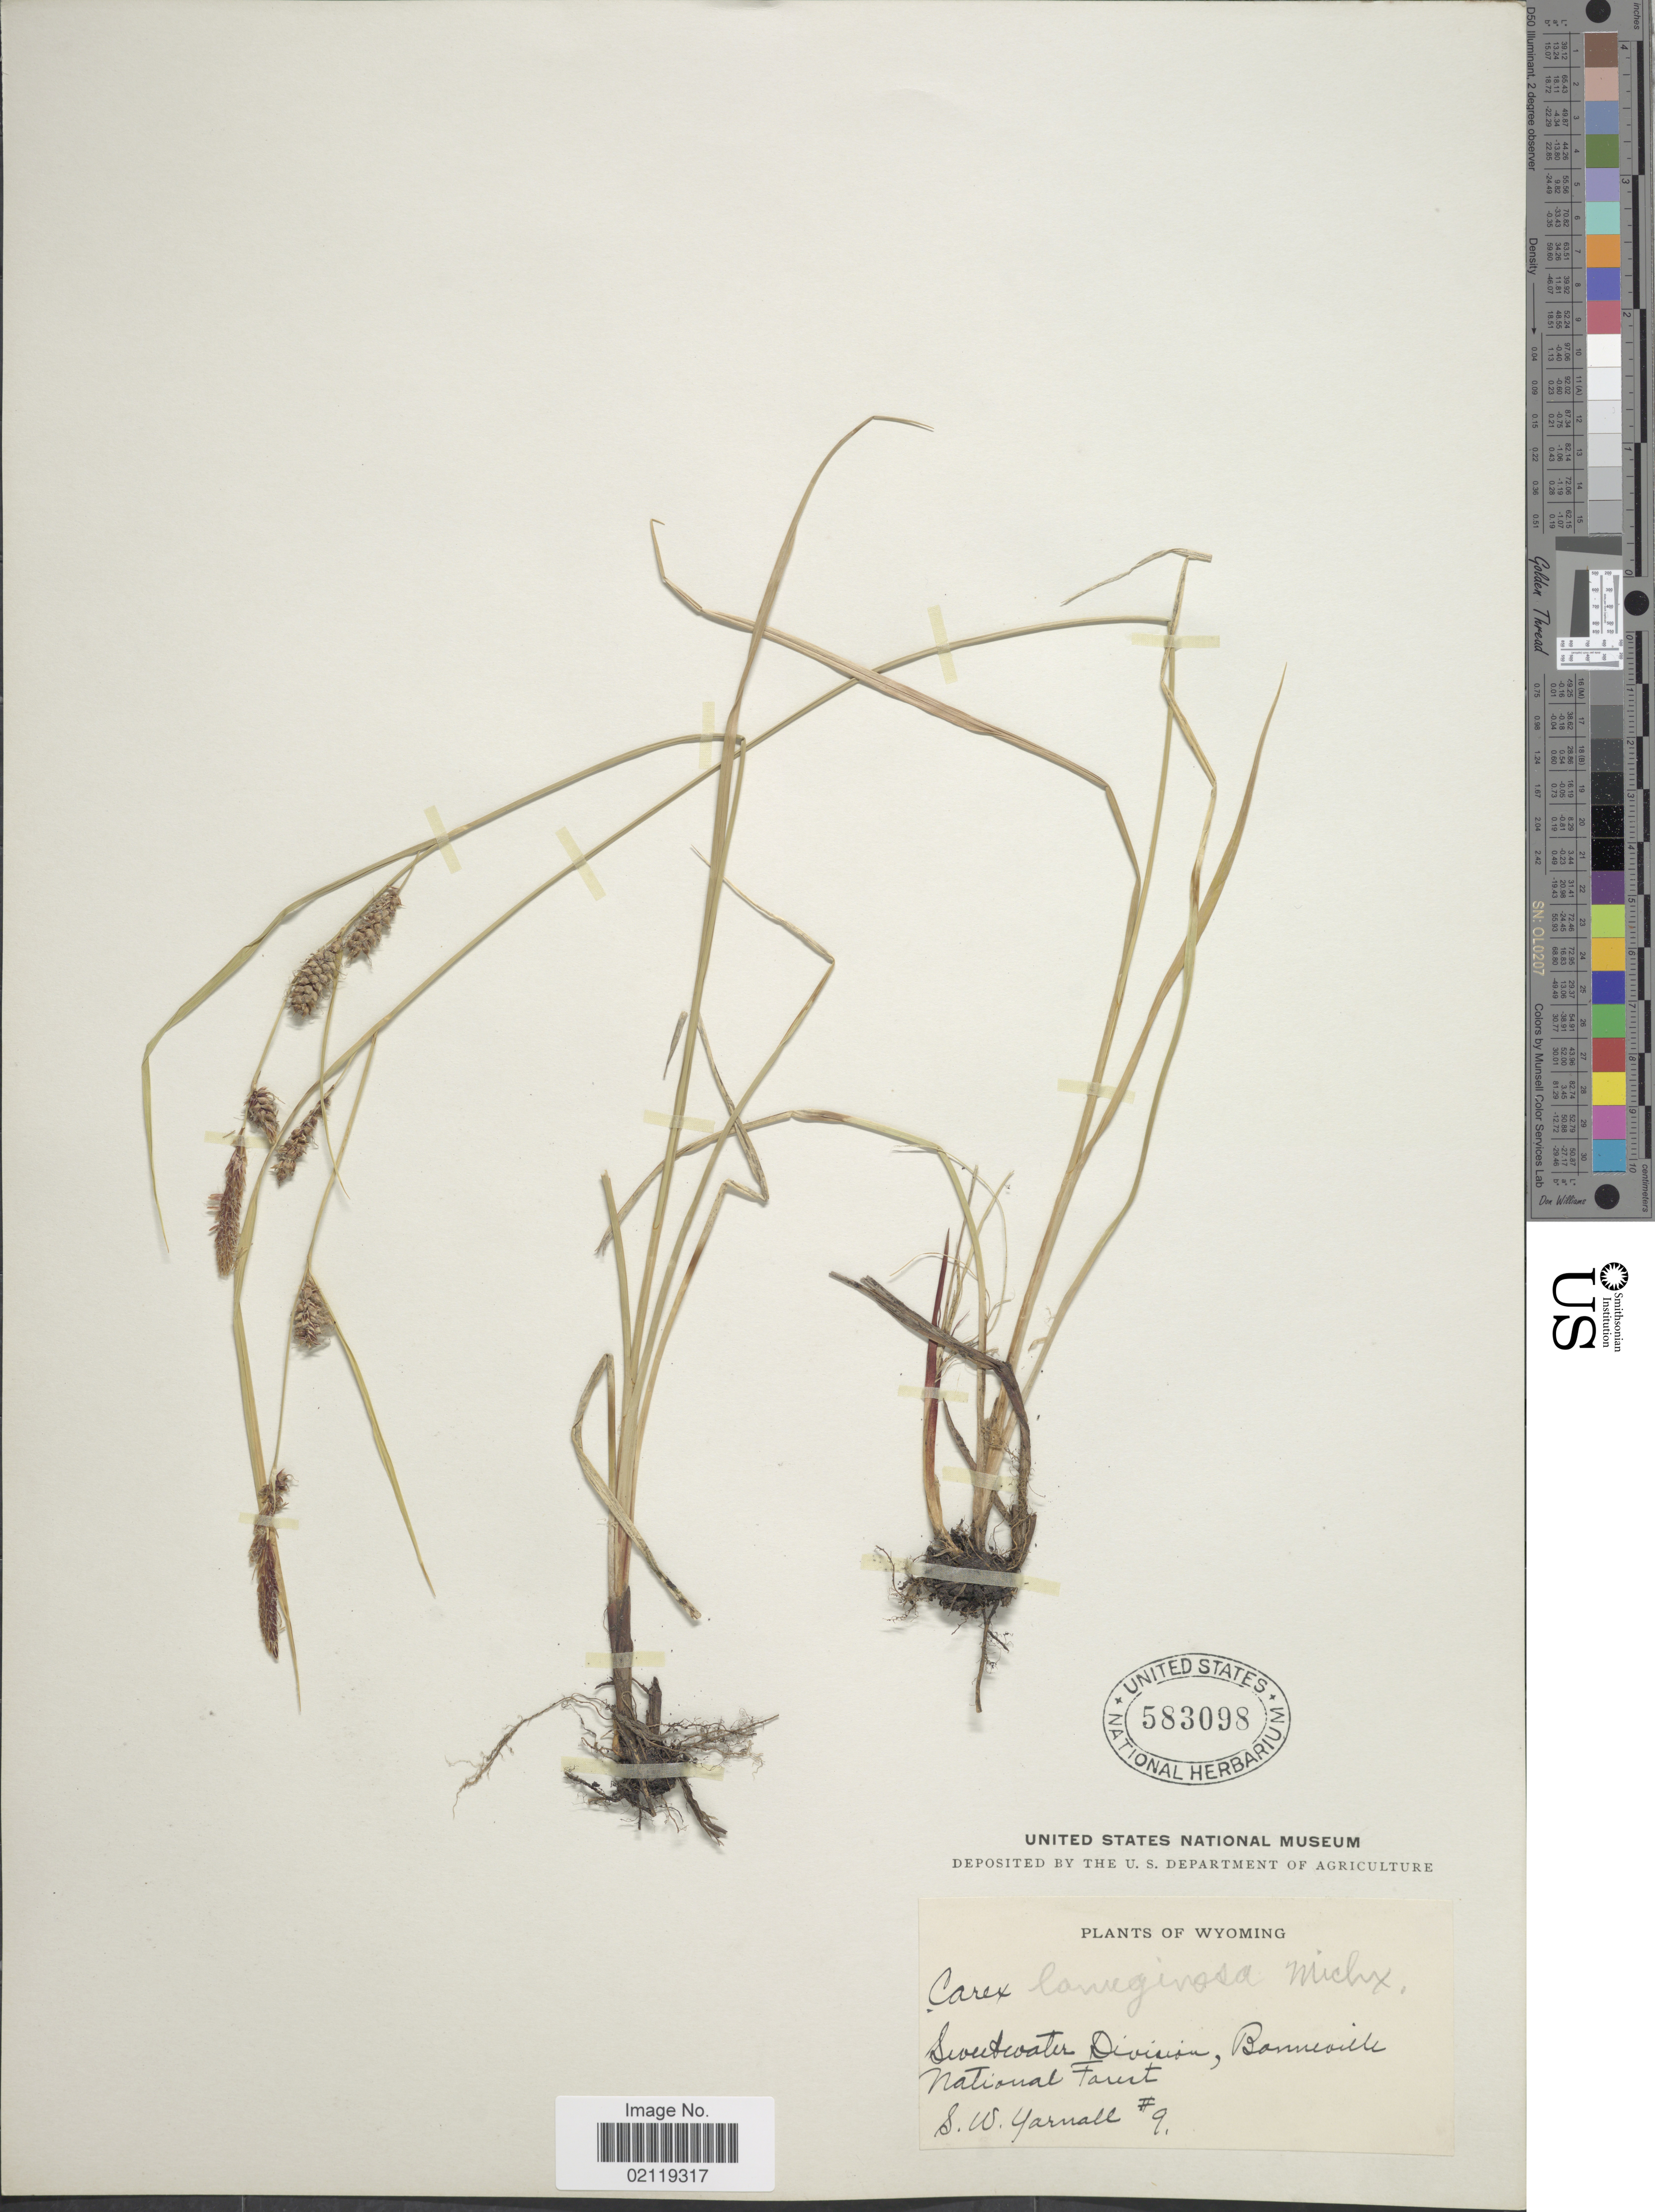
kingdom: Plantae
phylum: Tracheophyta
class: Liliopsida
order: Poales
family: Cyperaceae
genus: Carex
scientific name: Carex pellita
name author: Muhl. ex Willd.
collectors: S. Yarnall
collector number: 9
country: United States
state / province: Wyoming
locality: Sweetwater Division, Bonneville National Forest.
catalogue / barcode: US 583098